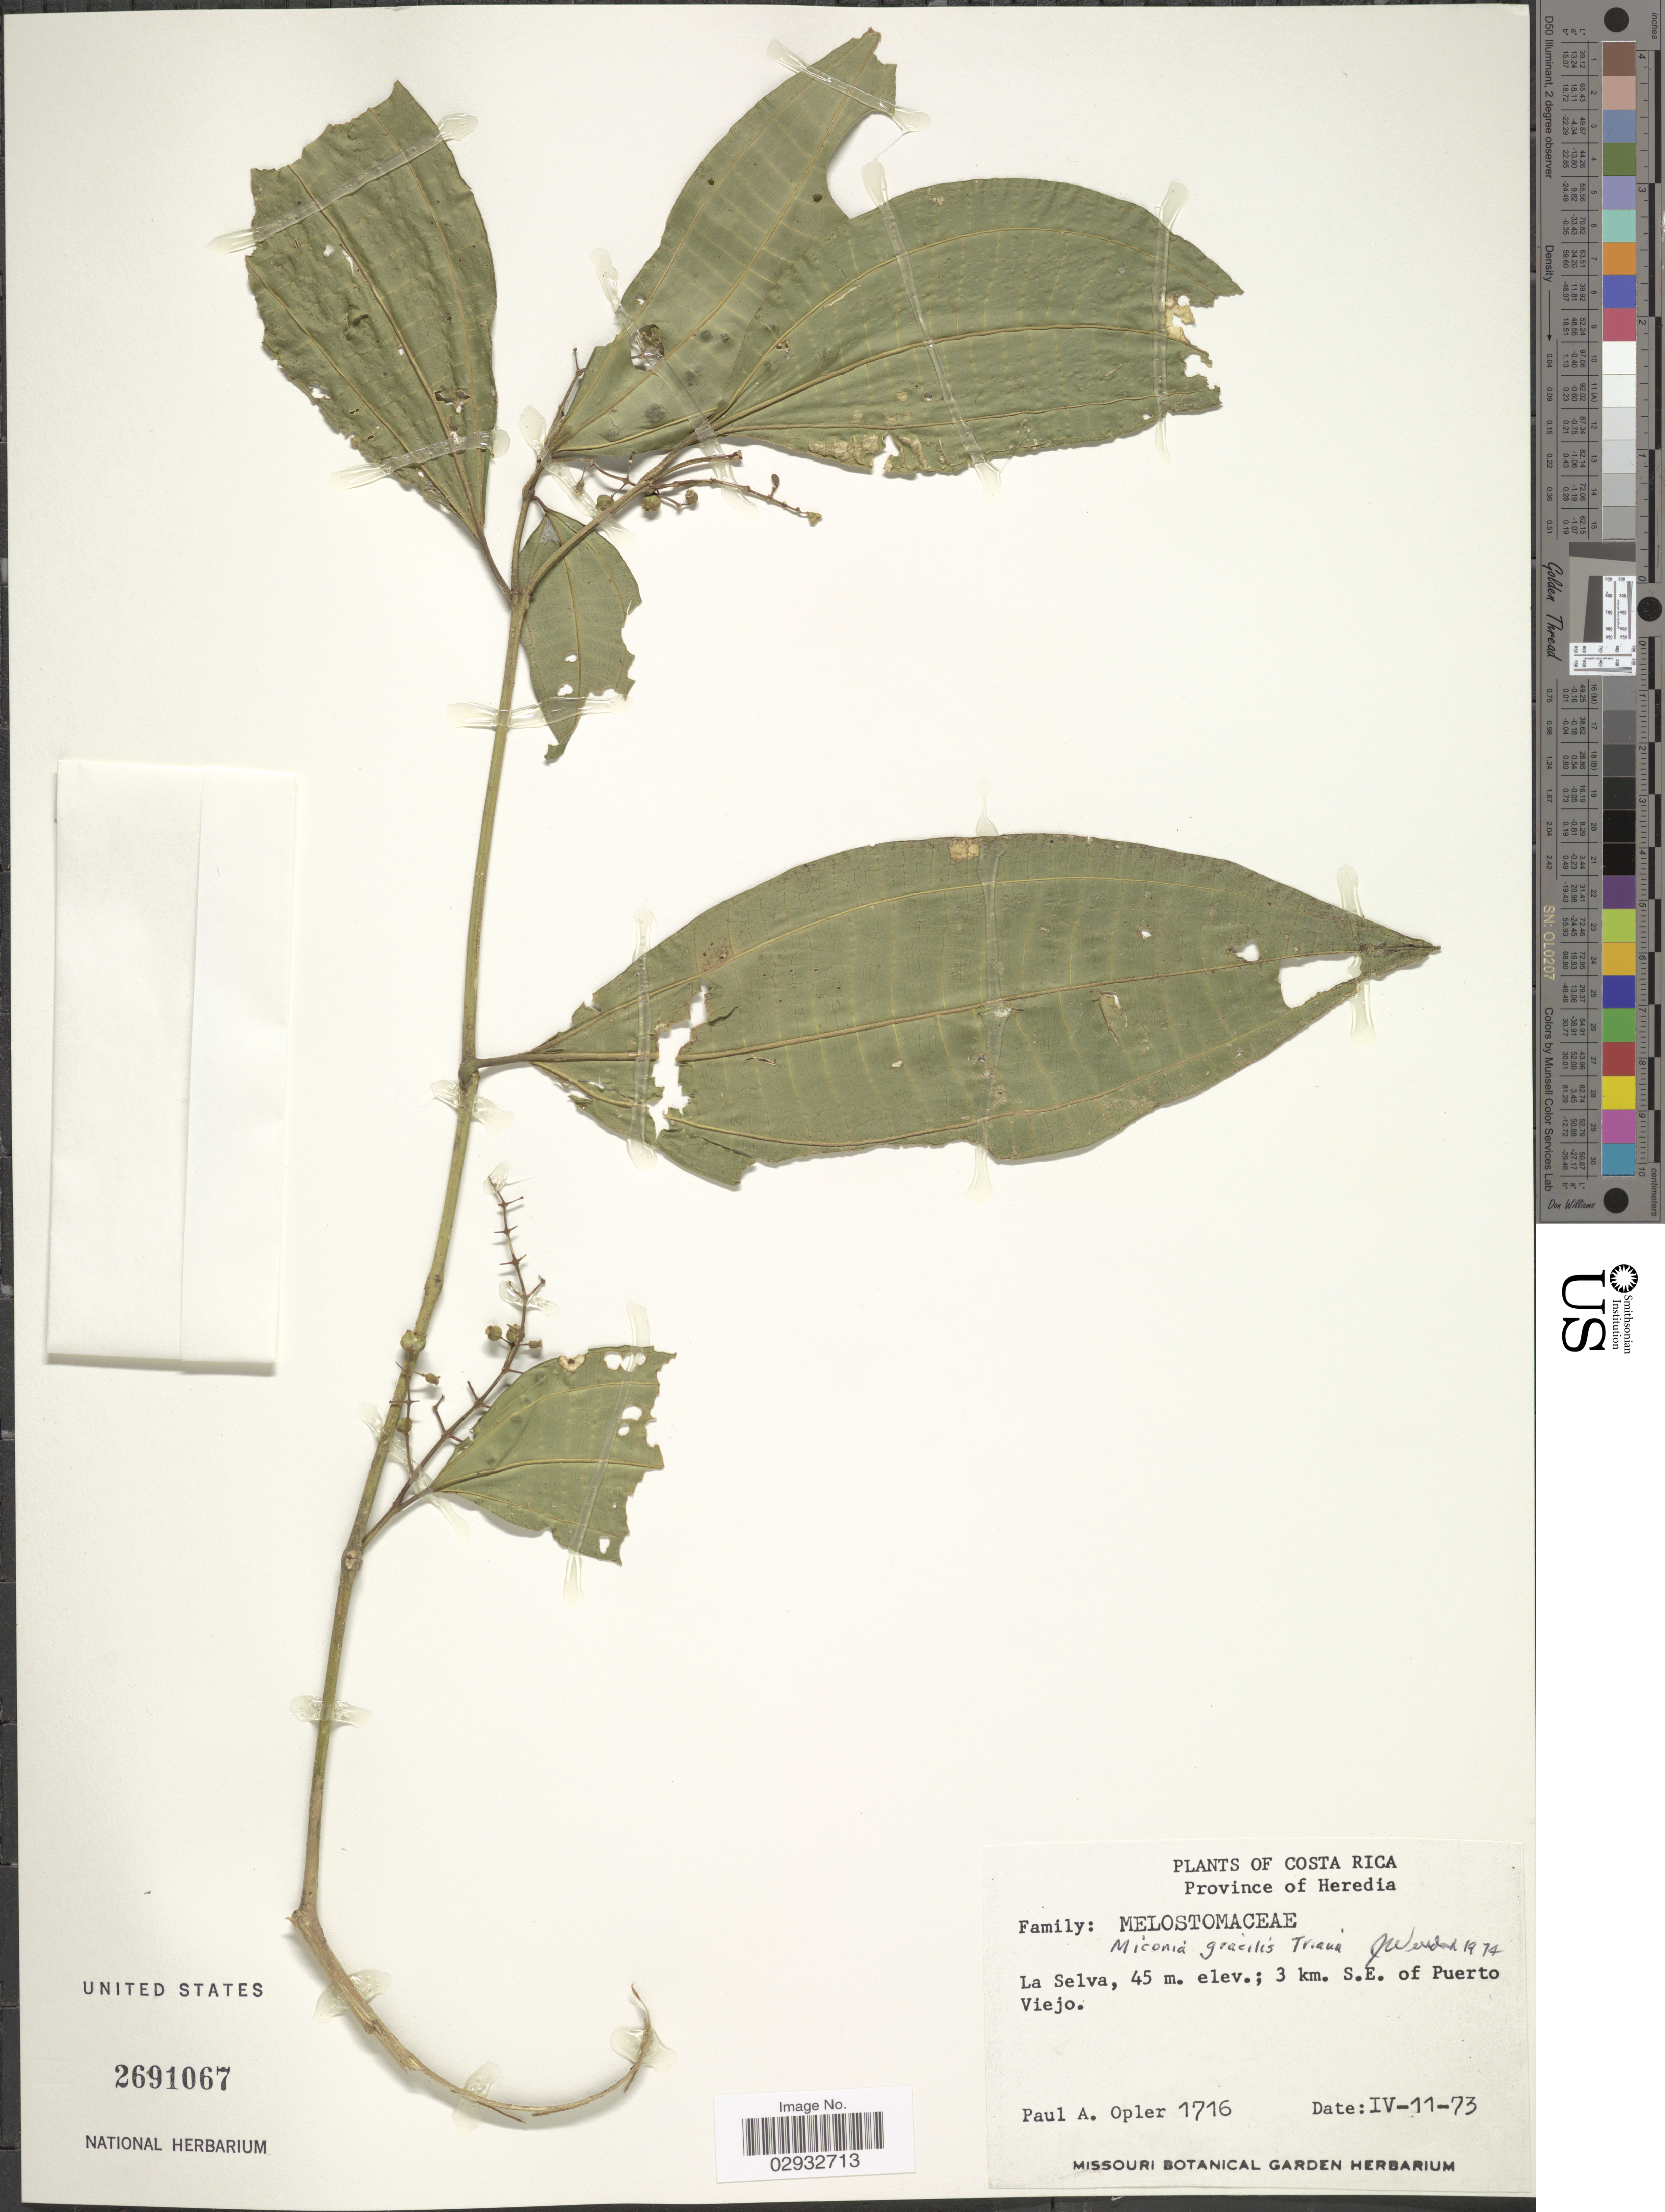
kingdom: Plantae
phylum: Tracheophyta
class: Magnoliopsida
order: Myrtales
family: Melastomataceae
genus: Miconia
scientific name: Miconia gracilis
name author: Triana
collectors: P. Opler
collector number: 1716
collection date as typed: Transcribed d/m/y: 11/4/73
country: Costa Rica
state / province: Heredia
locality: La Selva; 3 km. S.E. of Puerto Viejo.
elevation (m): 45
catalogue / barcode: US 2691067